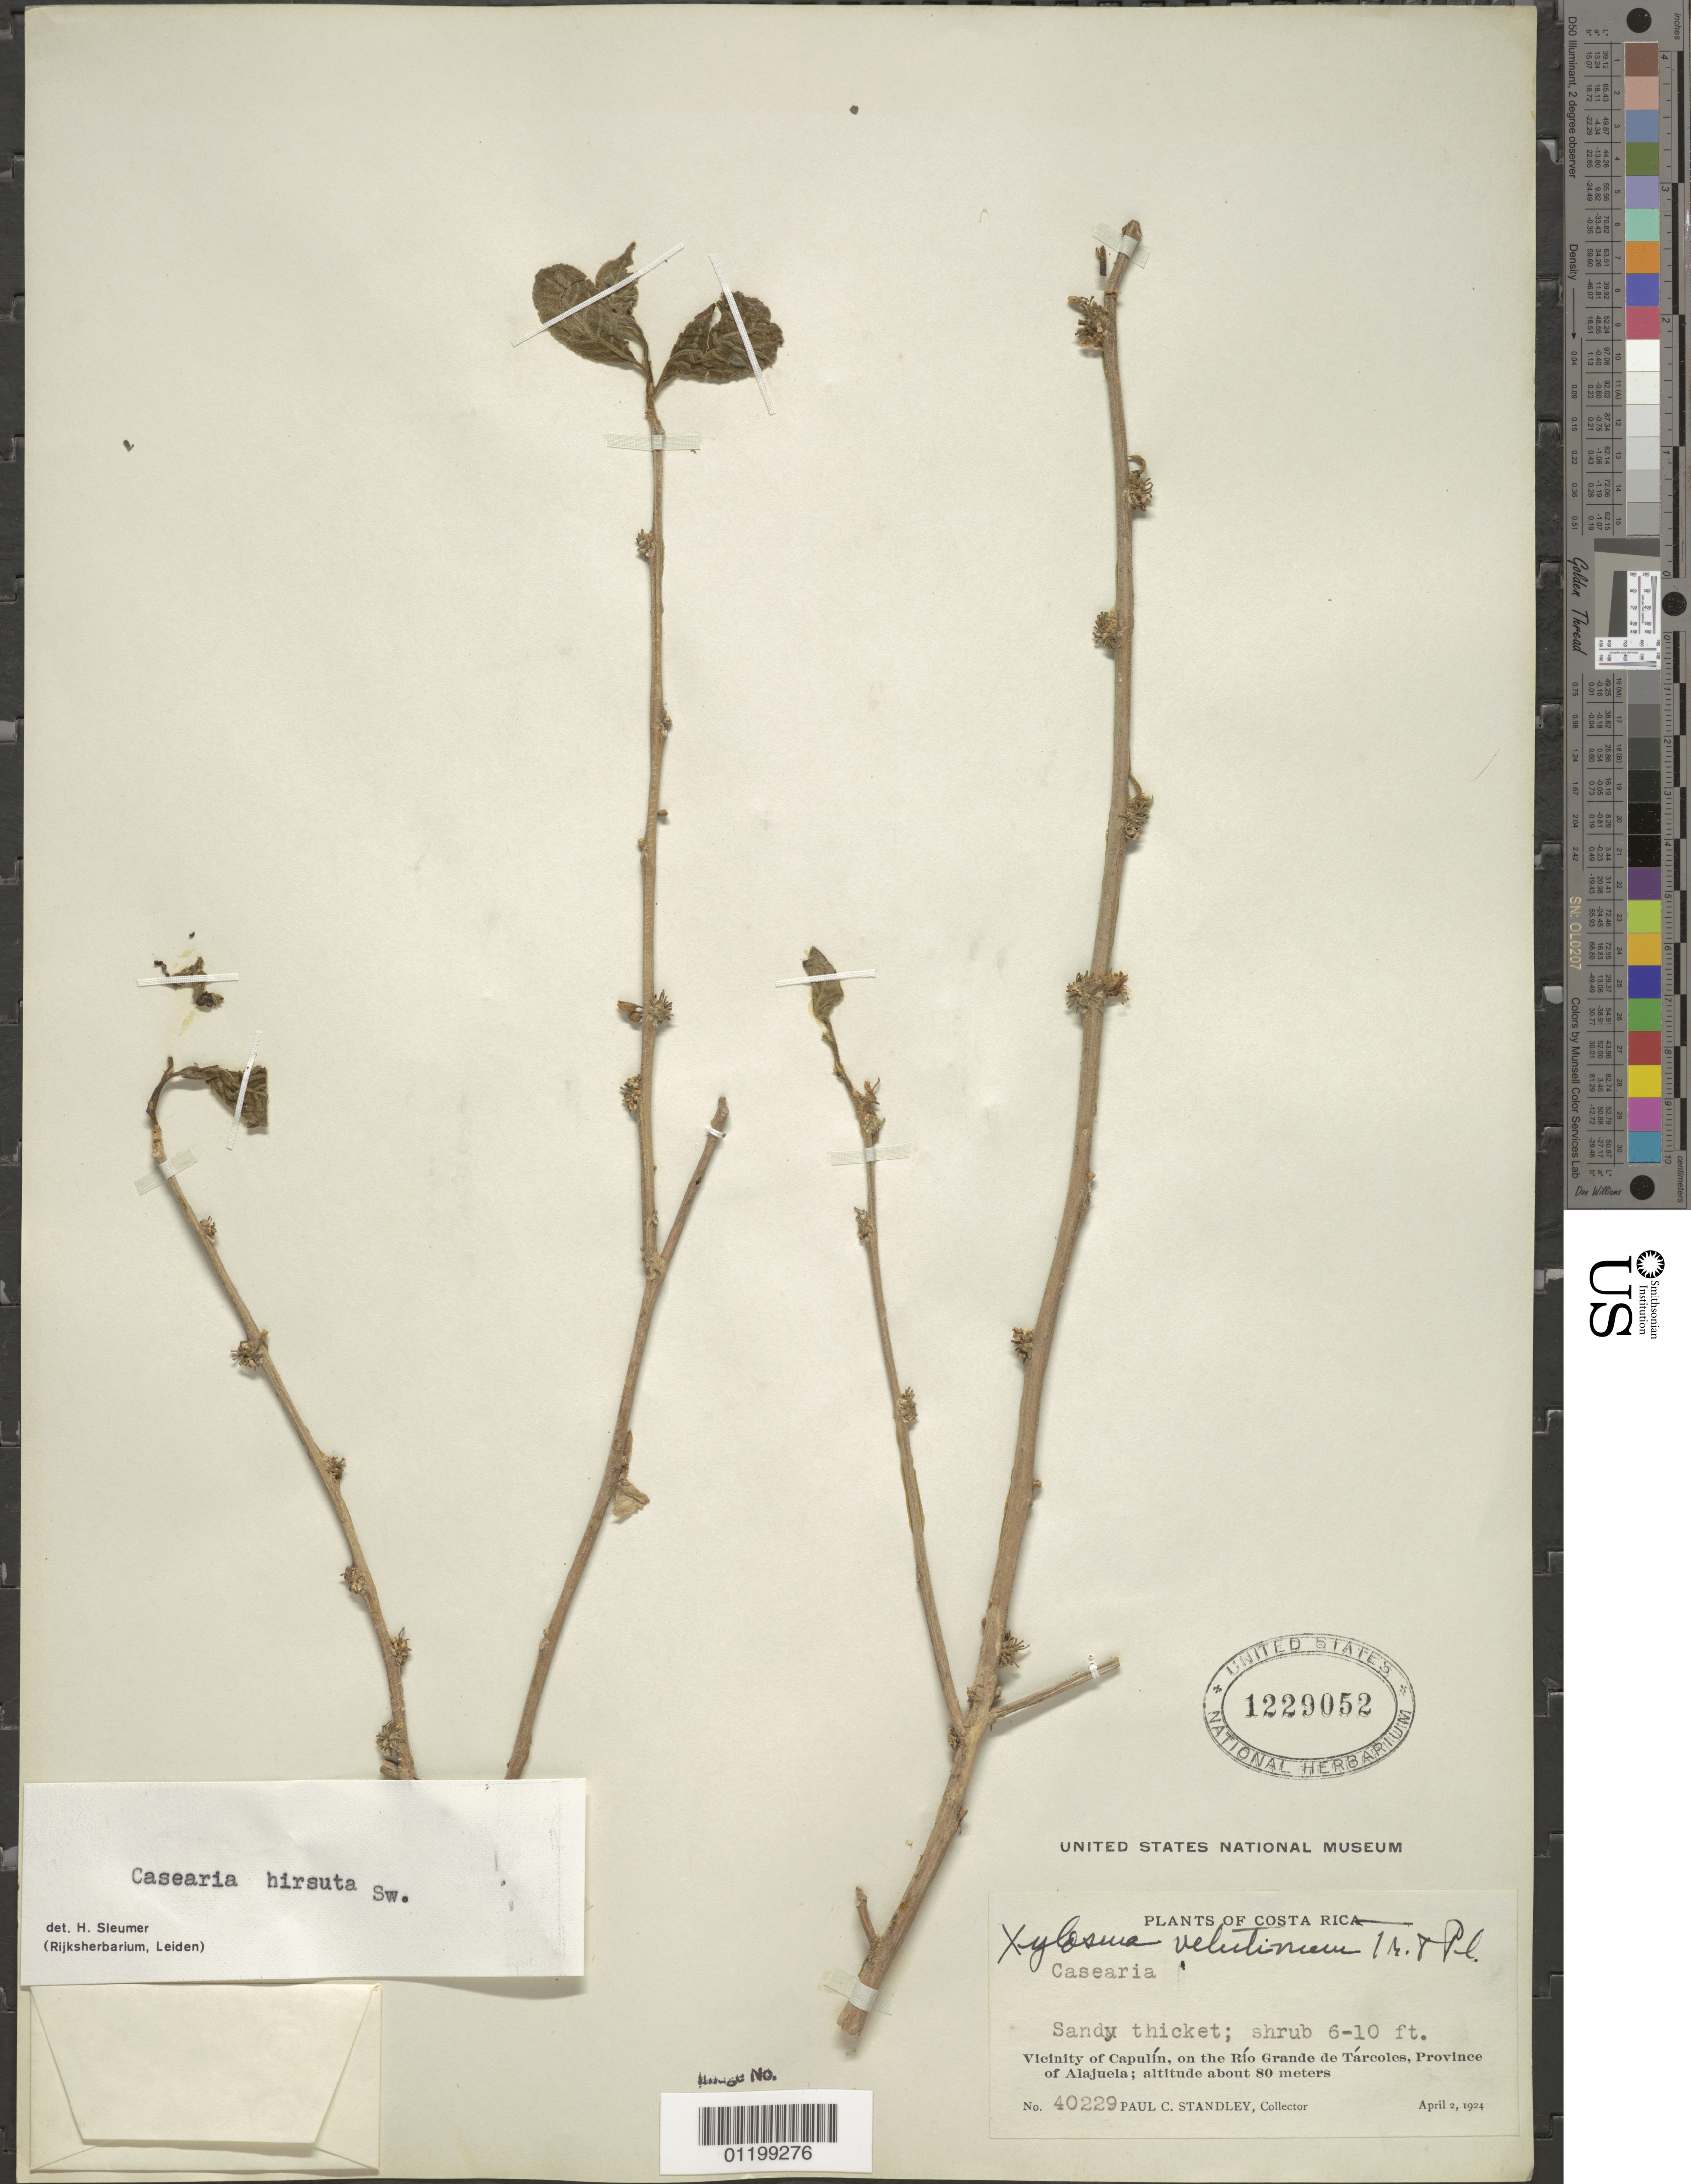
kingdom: Plantae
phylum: Tracheophyta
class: Magnoliopsida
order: Malpighiales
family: Salicaceae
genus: Casearia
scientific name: Casearia hirsuta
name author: Sw.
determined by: Sleumer, H. O.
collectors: P. C. Standley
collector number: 40229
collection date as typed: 2 Apr 1924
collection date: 1924-04-02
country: Costa Rica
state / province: Alajuela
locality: Vicinity of Capulín, on the Río Grande de Tárcoles.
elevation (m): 80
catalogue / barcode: US 1229052